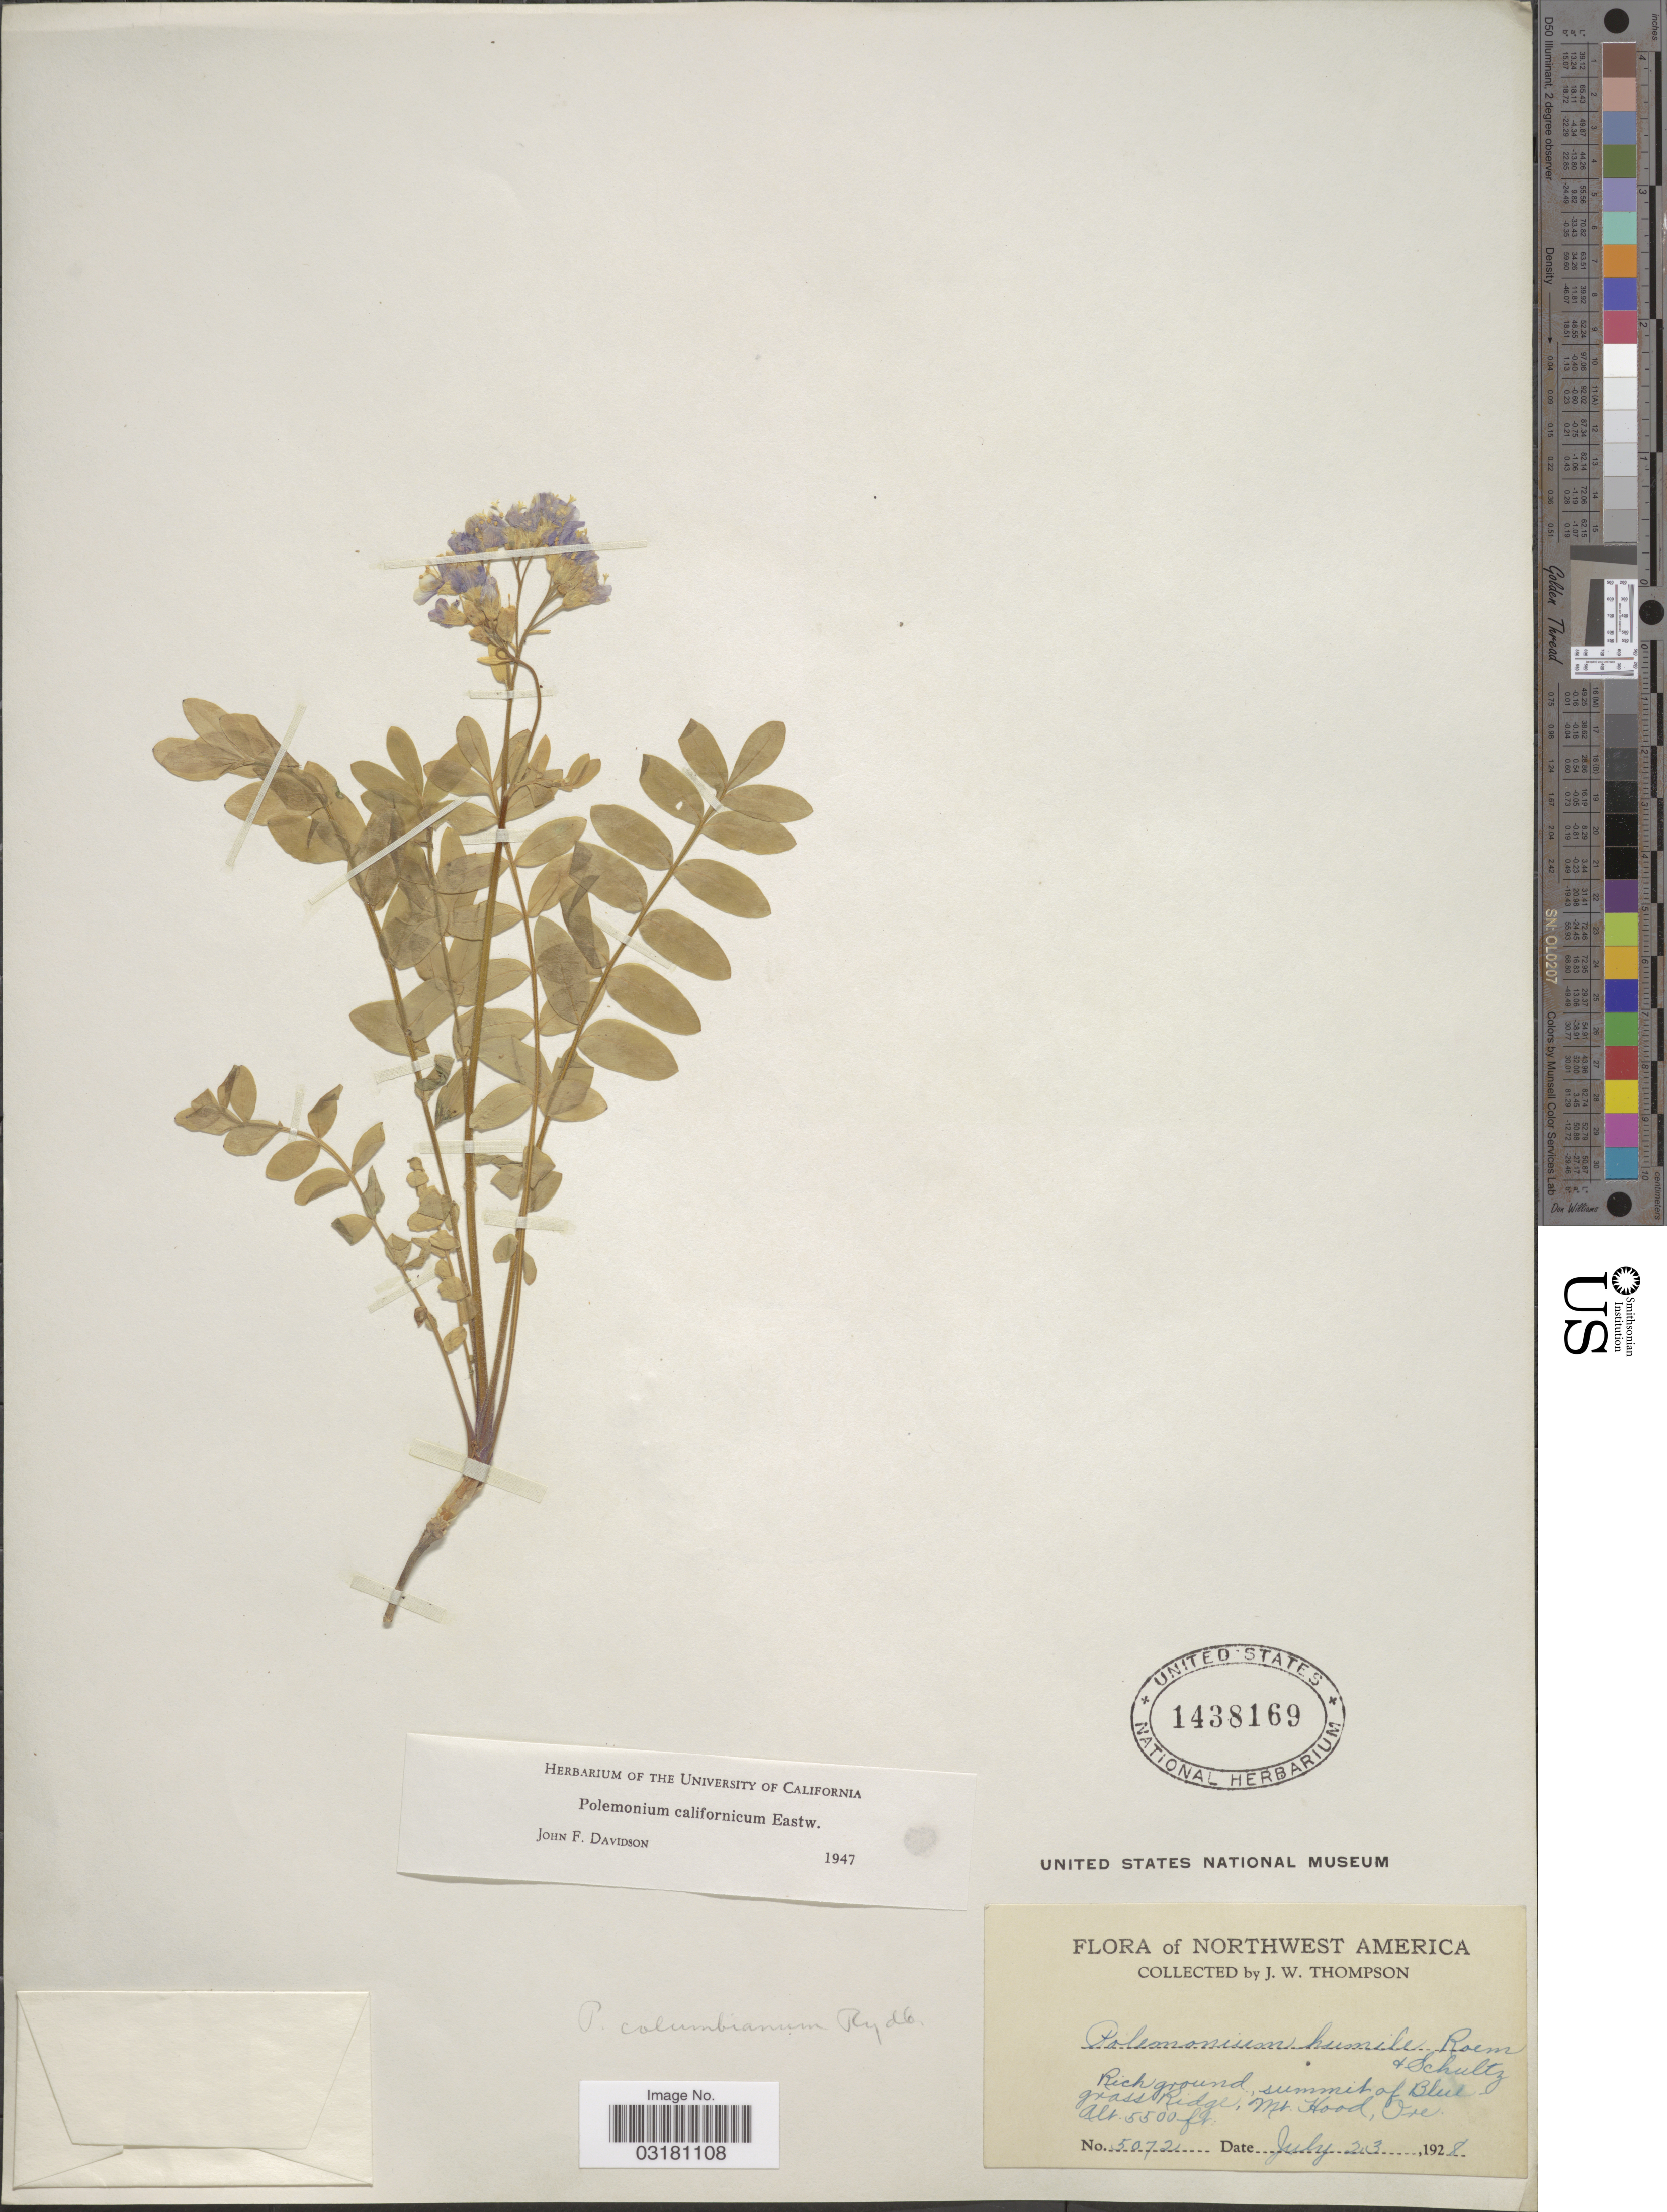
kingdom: Plantae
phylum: Tracheophyta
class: Magnoliopsida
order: Ericales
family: Polemoniaceae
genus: Polemonium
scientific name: Polemonium californicum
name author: Eastw.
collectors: J. Thompson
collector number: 5072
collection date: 1928-07-23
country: United States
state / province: Oregon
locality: Northwest America. Summit of Blue Grass Ridge, Mt. Hood, Ore.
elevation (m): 1676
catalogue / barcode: US 1438169